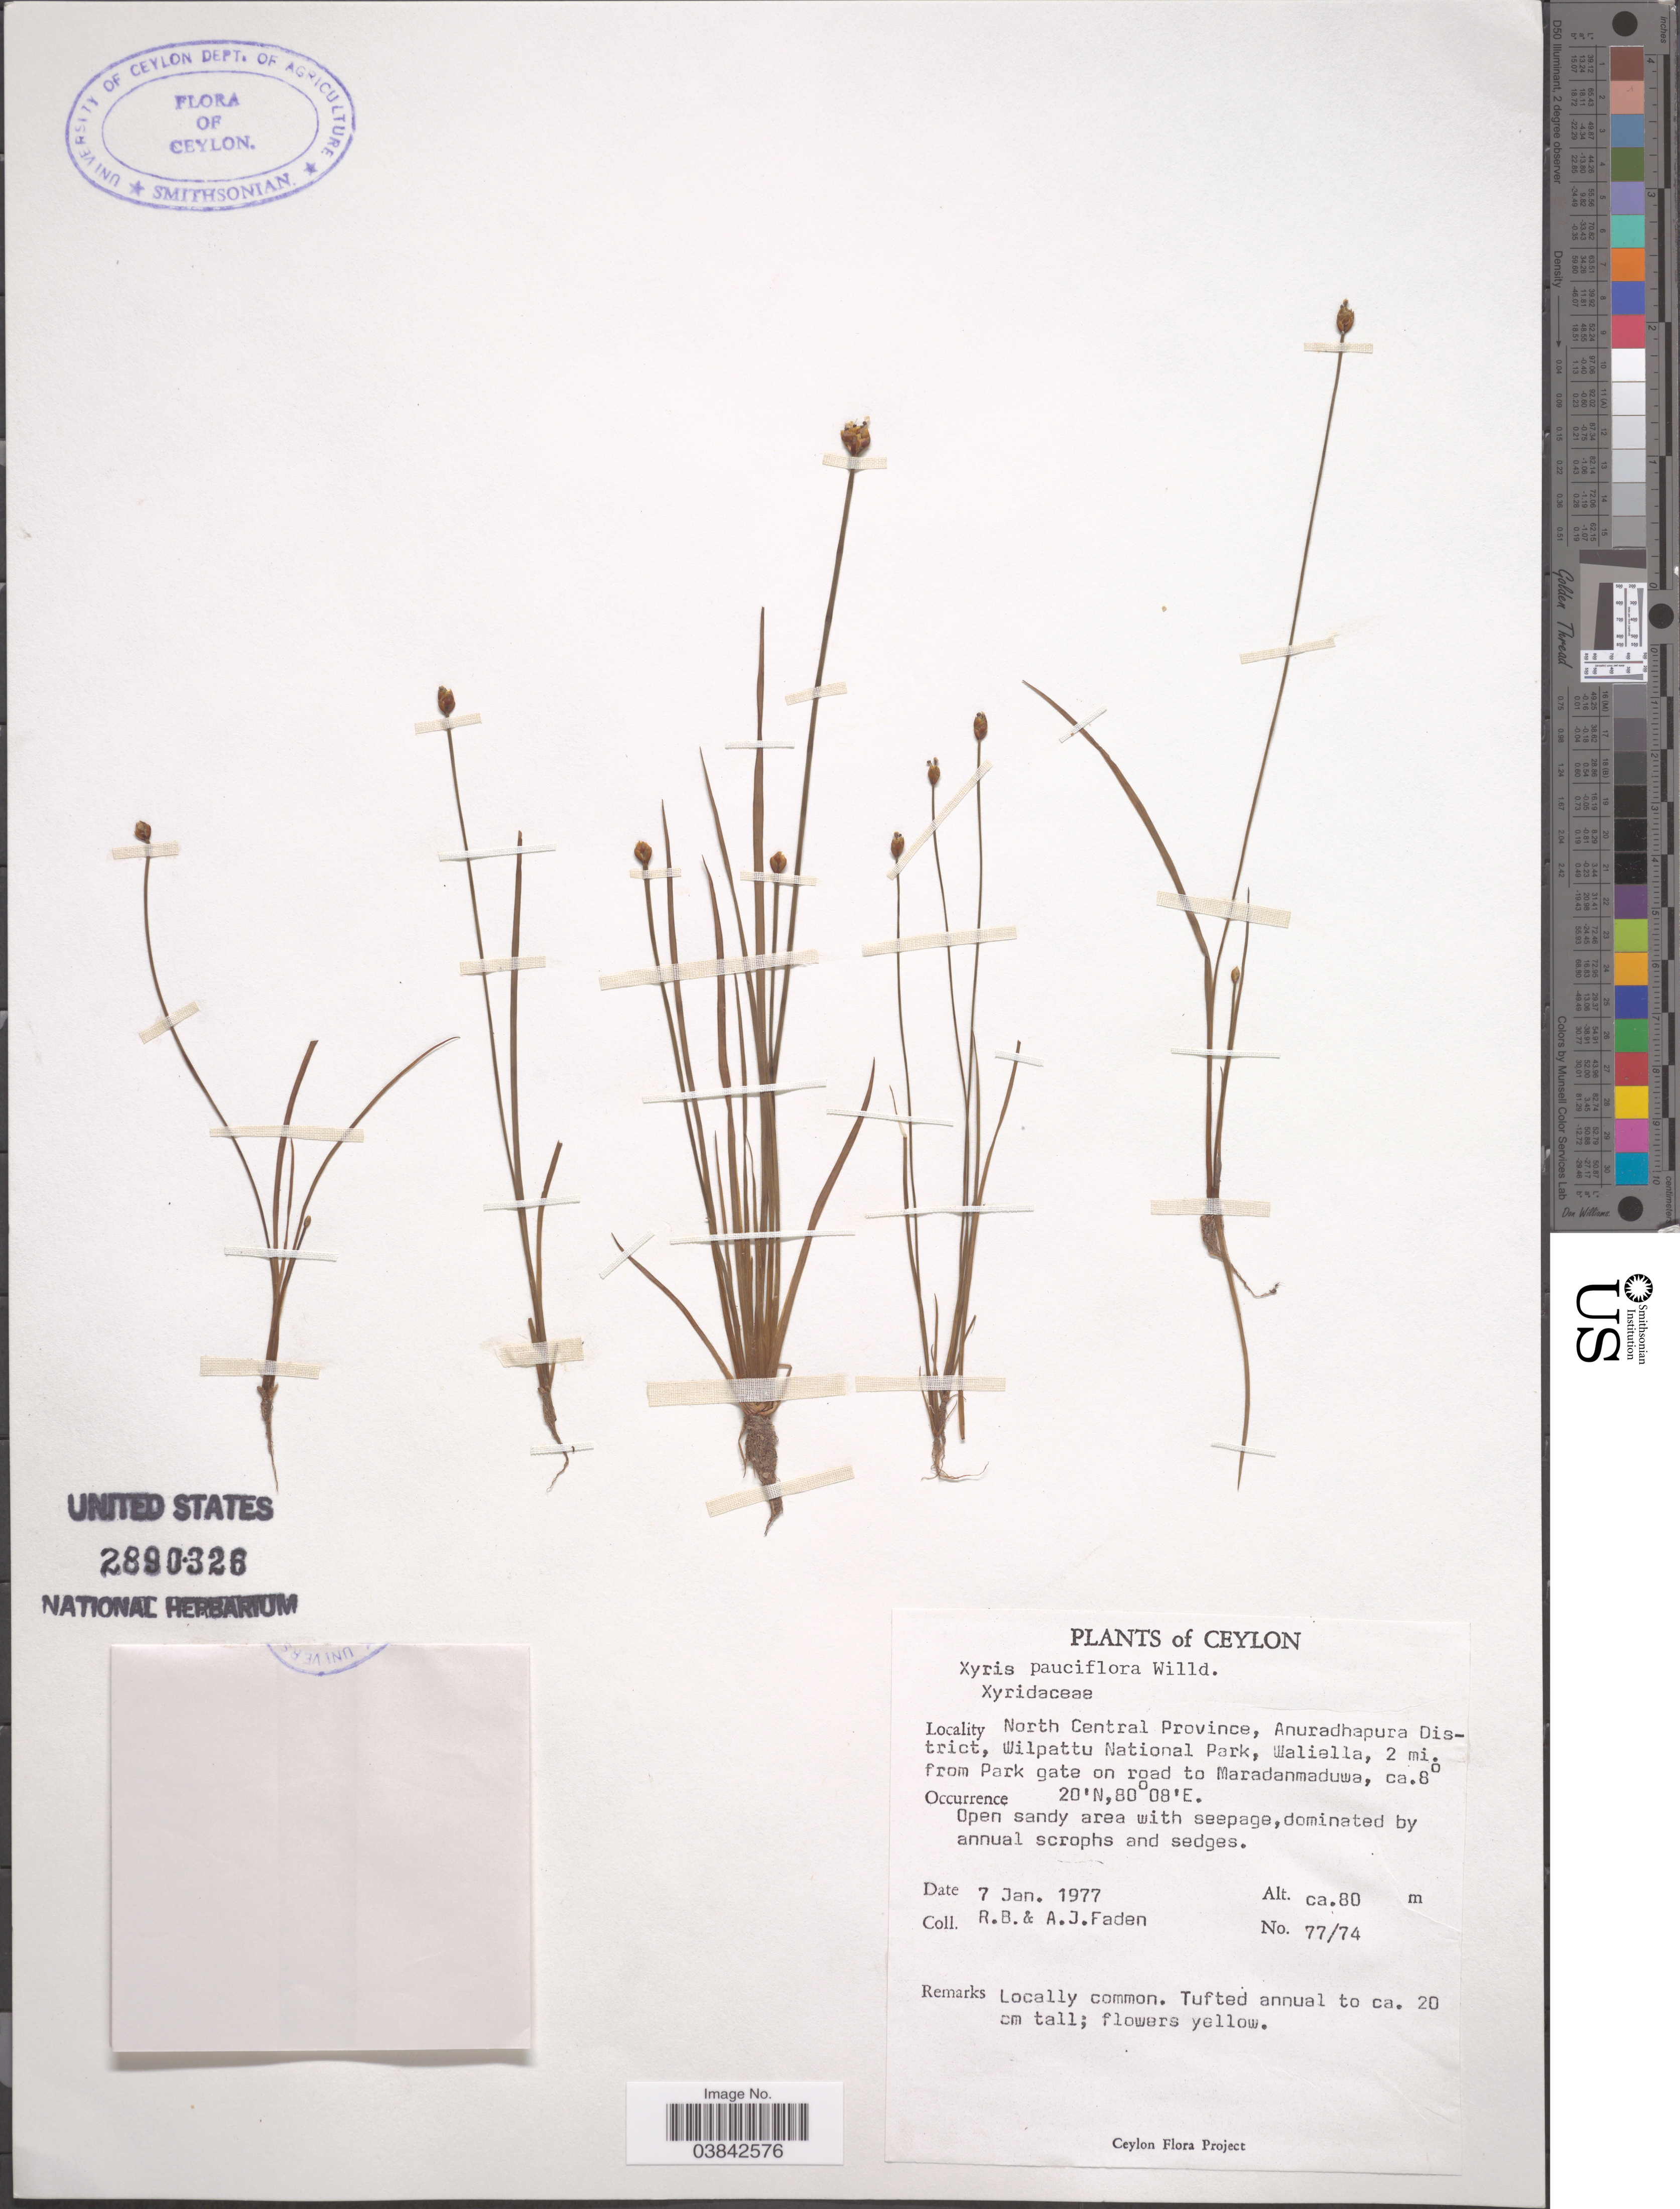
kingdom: Plantae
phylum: Tracheophyta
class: Liliopsida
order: Poales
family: Xyridaceae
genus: Xyris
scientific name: Xyris pauciflora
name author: Willd.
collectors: R. B. Faden & A. J. Faden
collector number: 77/74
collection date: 1977-01-07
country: Sri Lanka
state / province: North Central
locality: Ceylon. Anuradhapura District, Wilpattu National Park, Waliella, 2 mi. from Park gate on road to Maradanmaduwa.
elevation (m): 80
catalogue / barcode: US 2890326